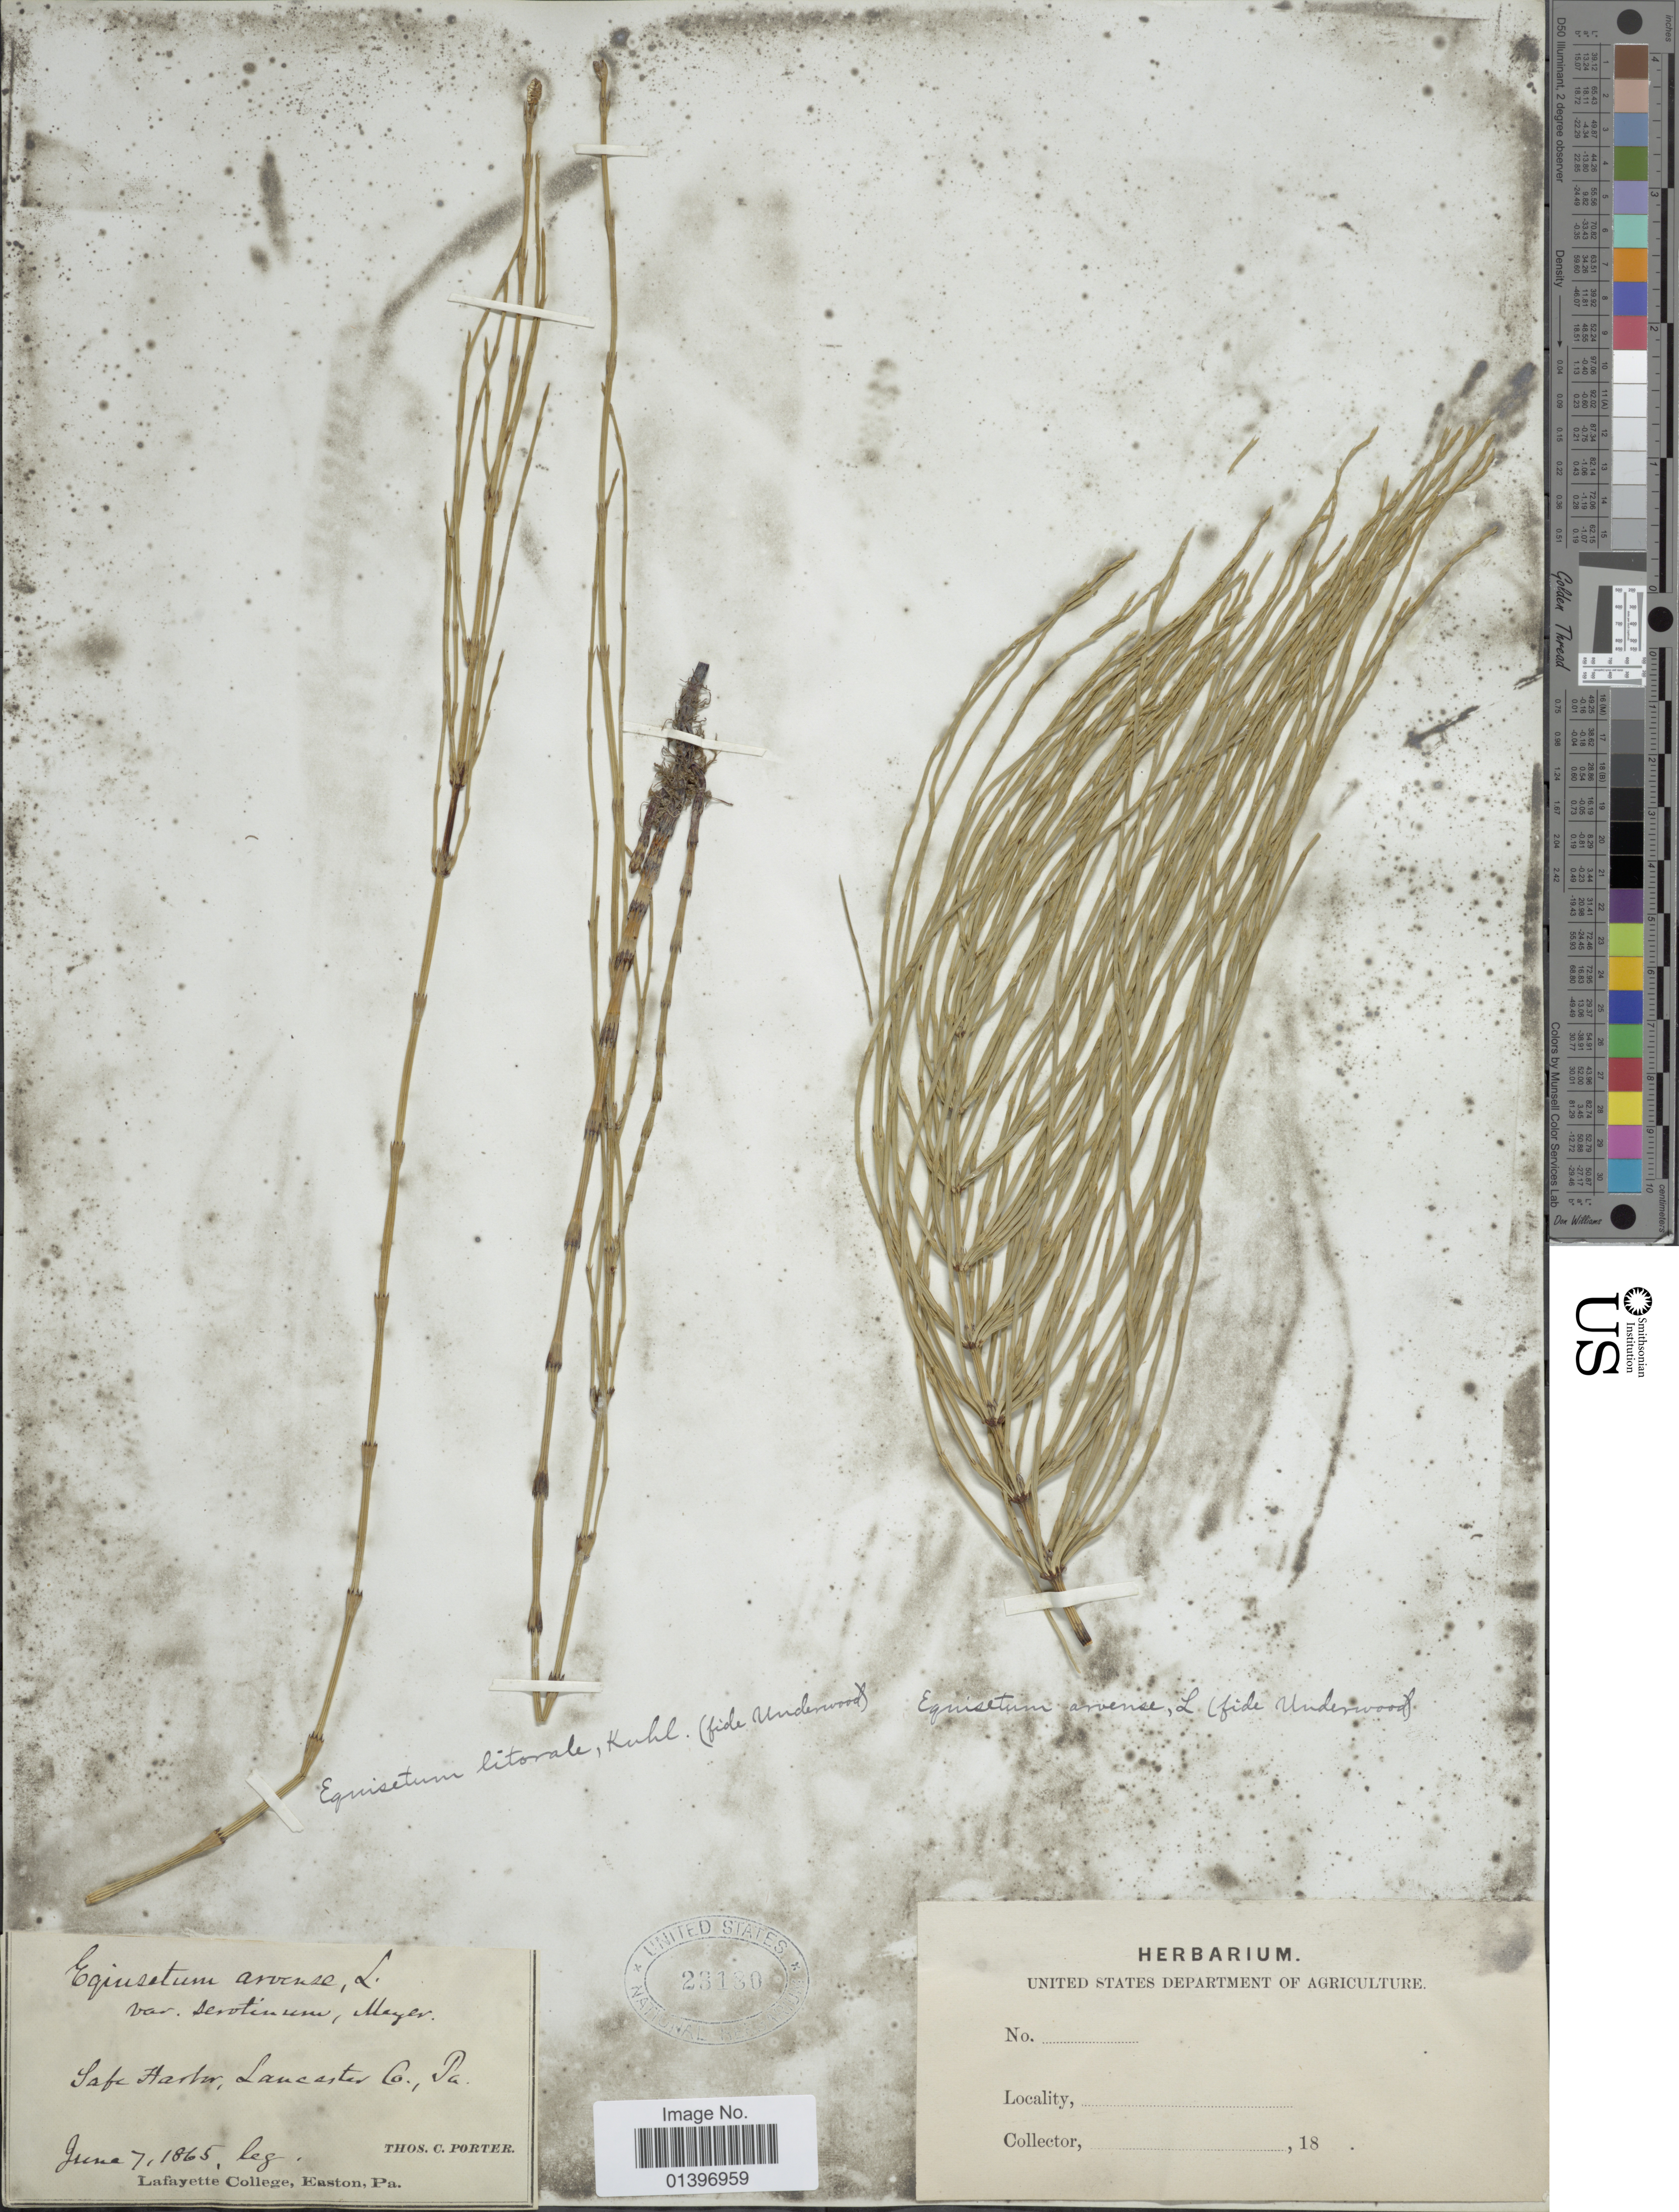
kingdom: Plantae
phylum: Tracheophyta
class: Polypodiopsida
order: Equisetales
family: Equisetaceae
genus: Equisetum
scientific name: Equisetum x litorale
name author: Kuhlw.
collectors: T. C. Porter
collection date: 1865-06-07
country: United States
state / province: Pennsylvania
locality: Safe Harbor, Lancaster Co.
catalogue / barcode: US 23180